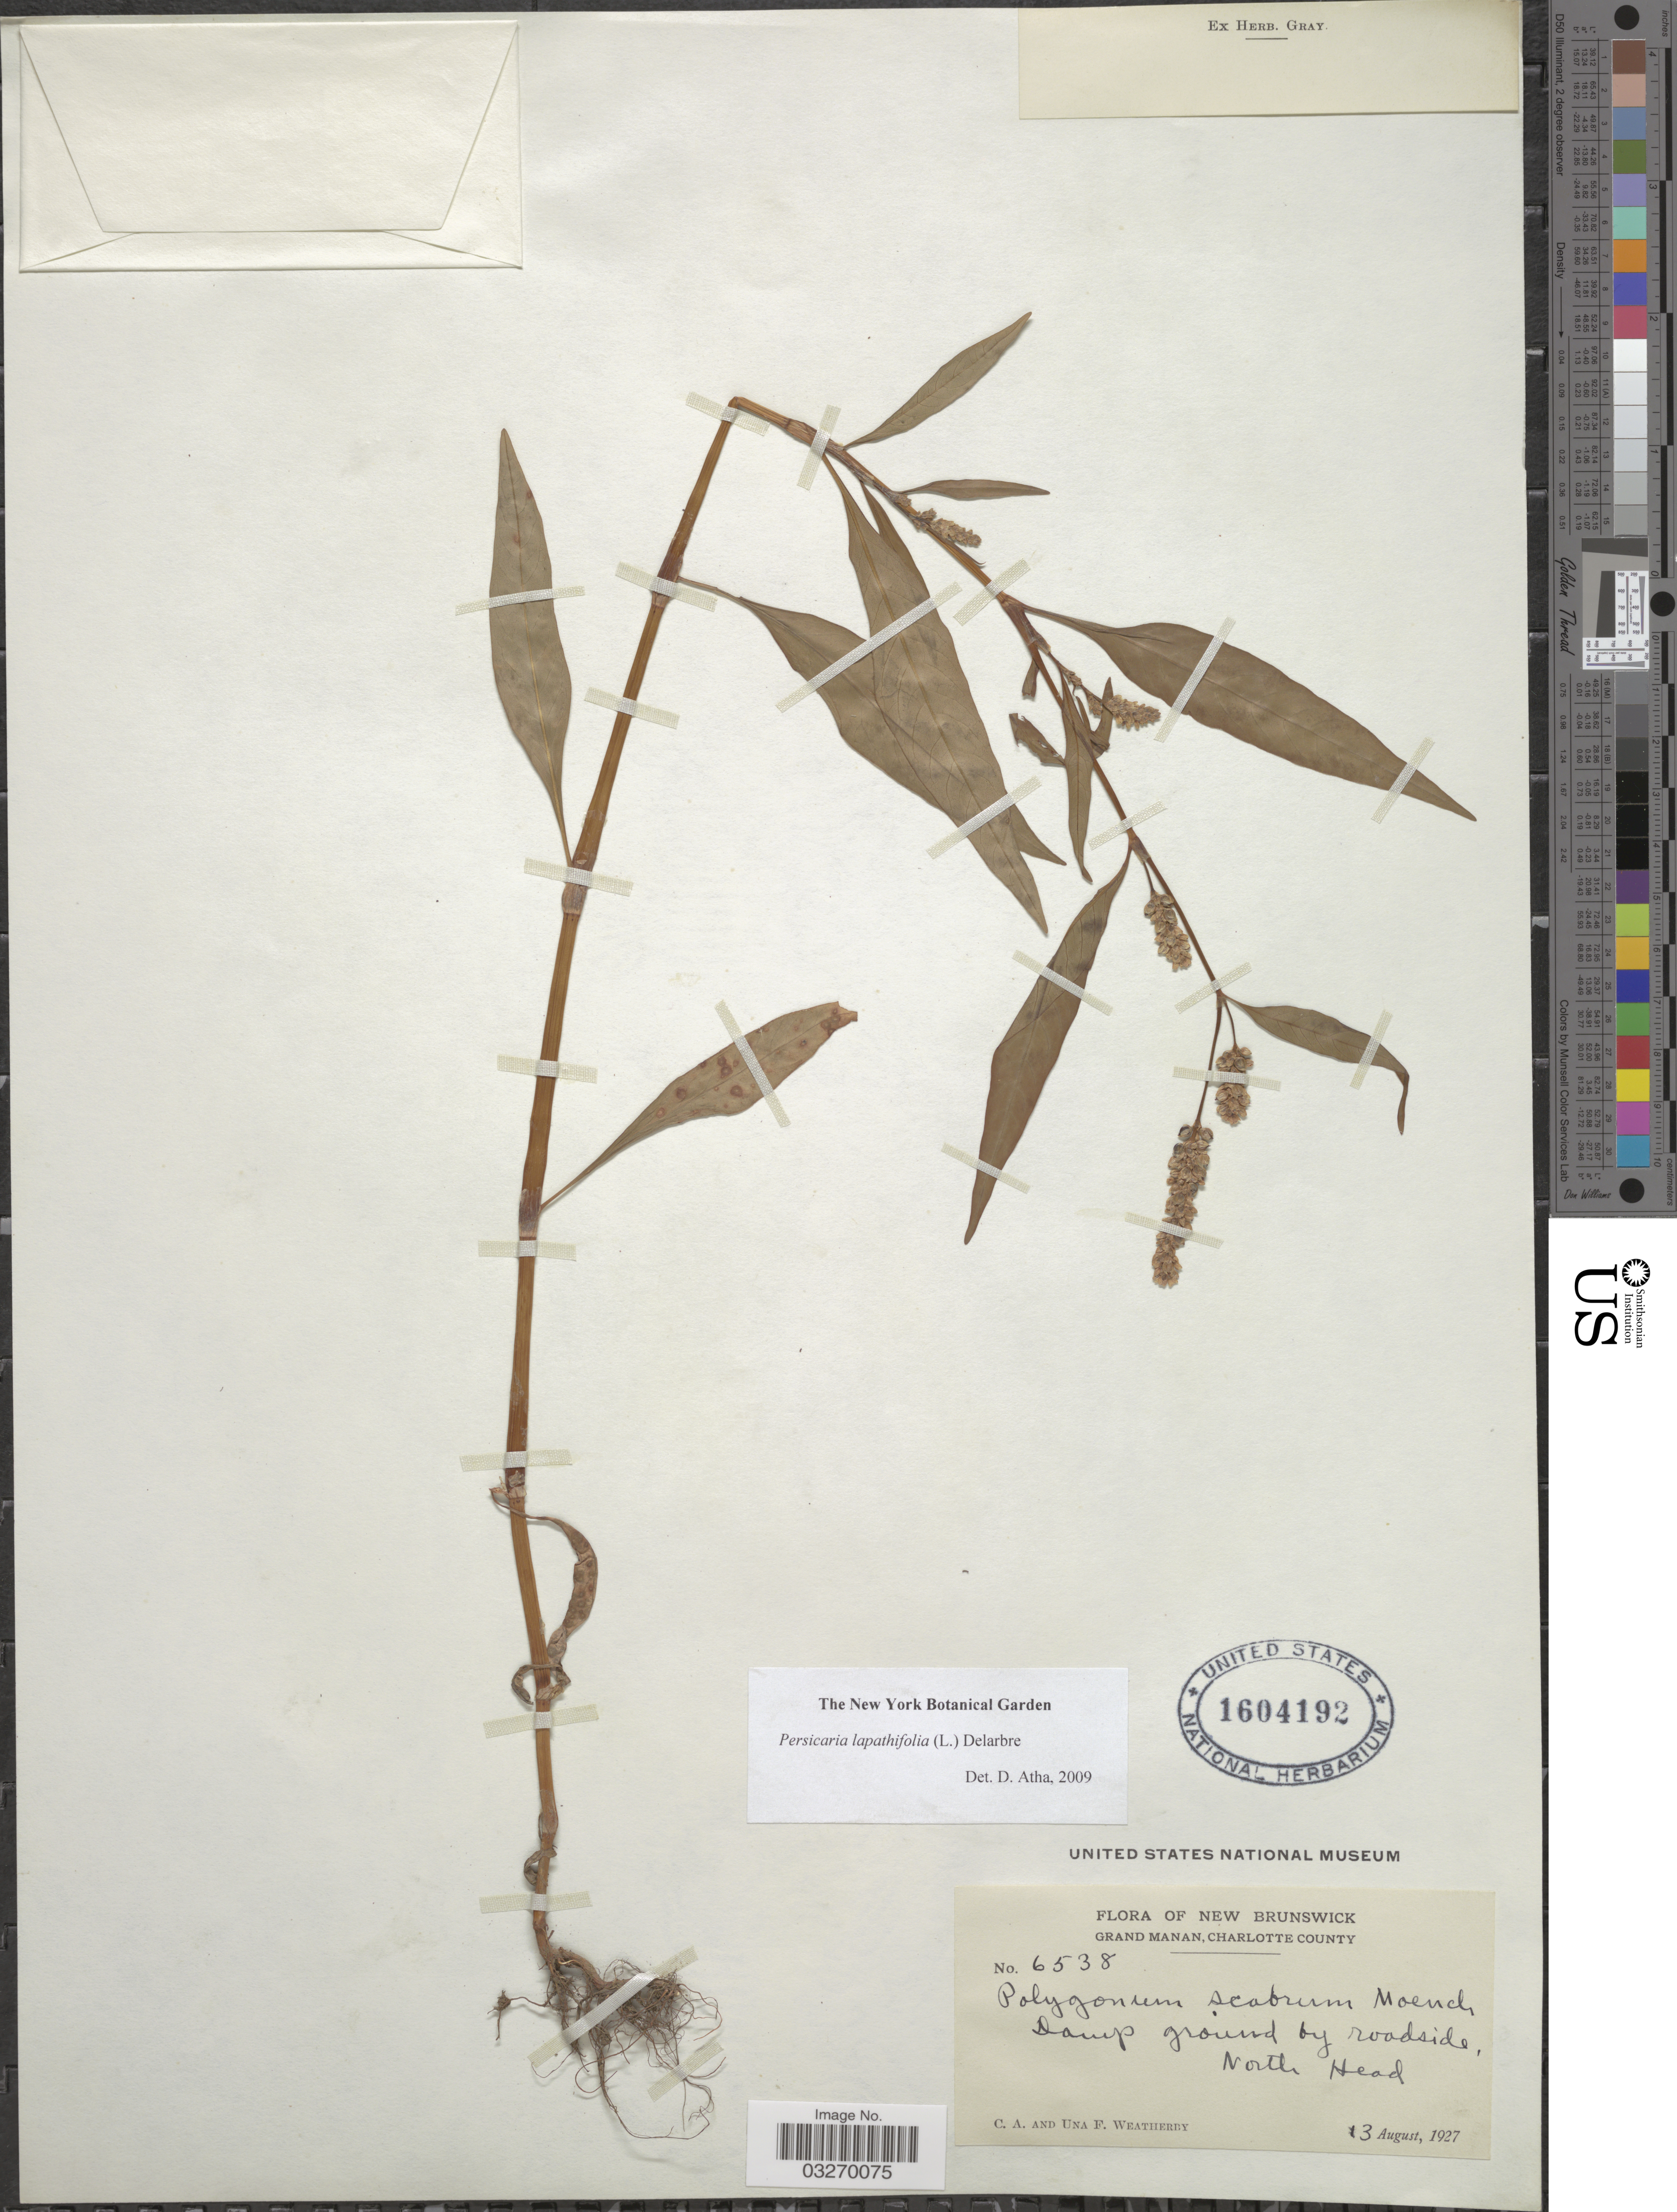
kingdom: Plantae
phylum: Tracheophyta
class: Magnoliopsida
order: Caryophyllales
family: Polygonaceae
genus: Persicaria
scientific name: Persicaria lapathifolia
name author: (L.) Delarbre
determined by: Atha, D. E.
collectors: C. A. Weatherby & U. Weatherby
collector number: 6538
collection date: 1927-08-13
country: Canada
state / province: New Brunswick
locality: Grand Manan, Charlotte County. Damp ground by roadside, North Head.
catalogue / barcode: US 1604192